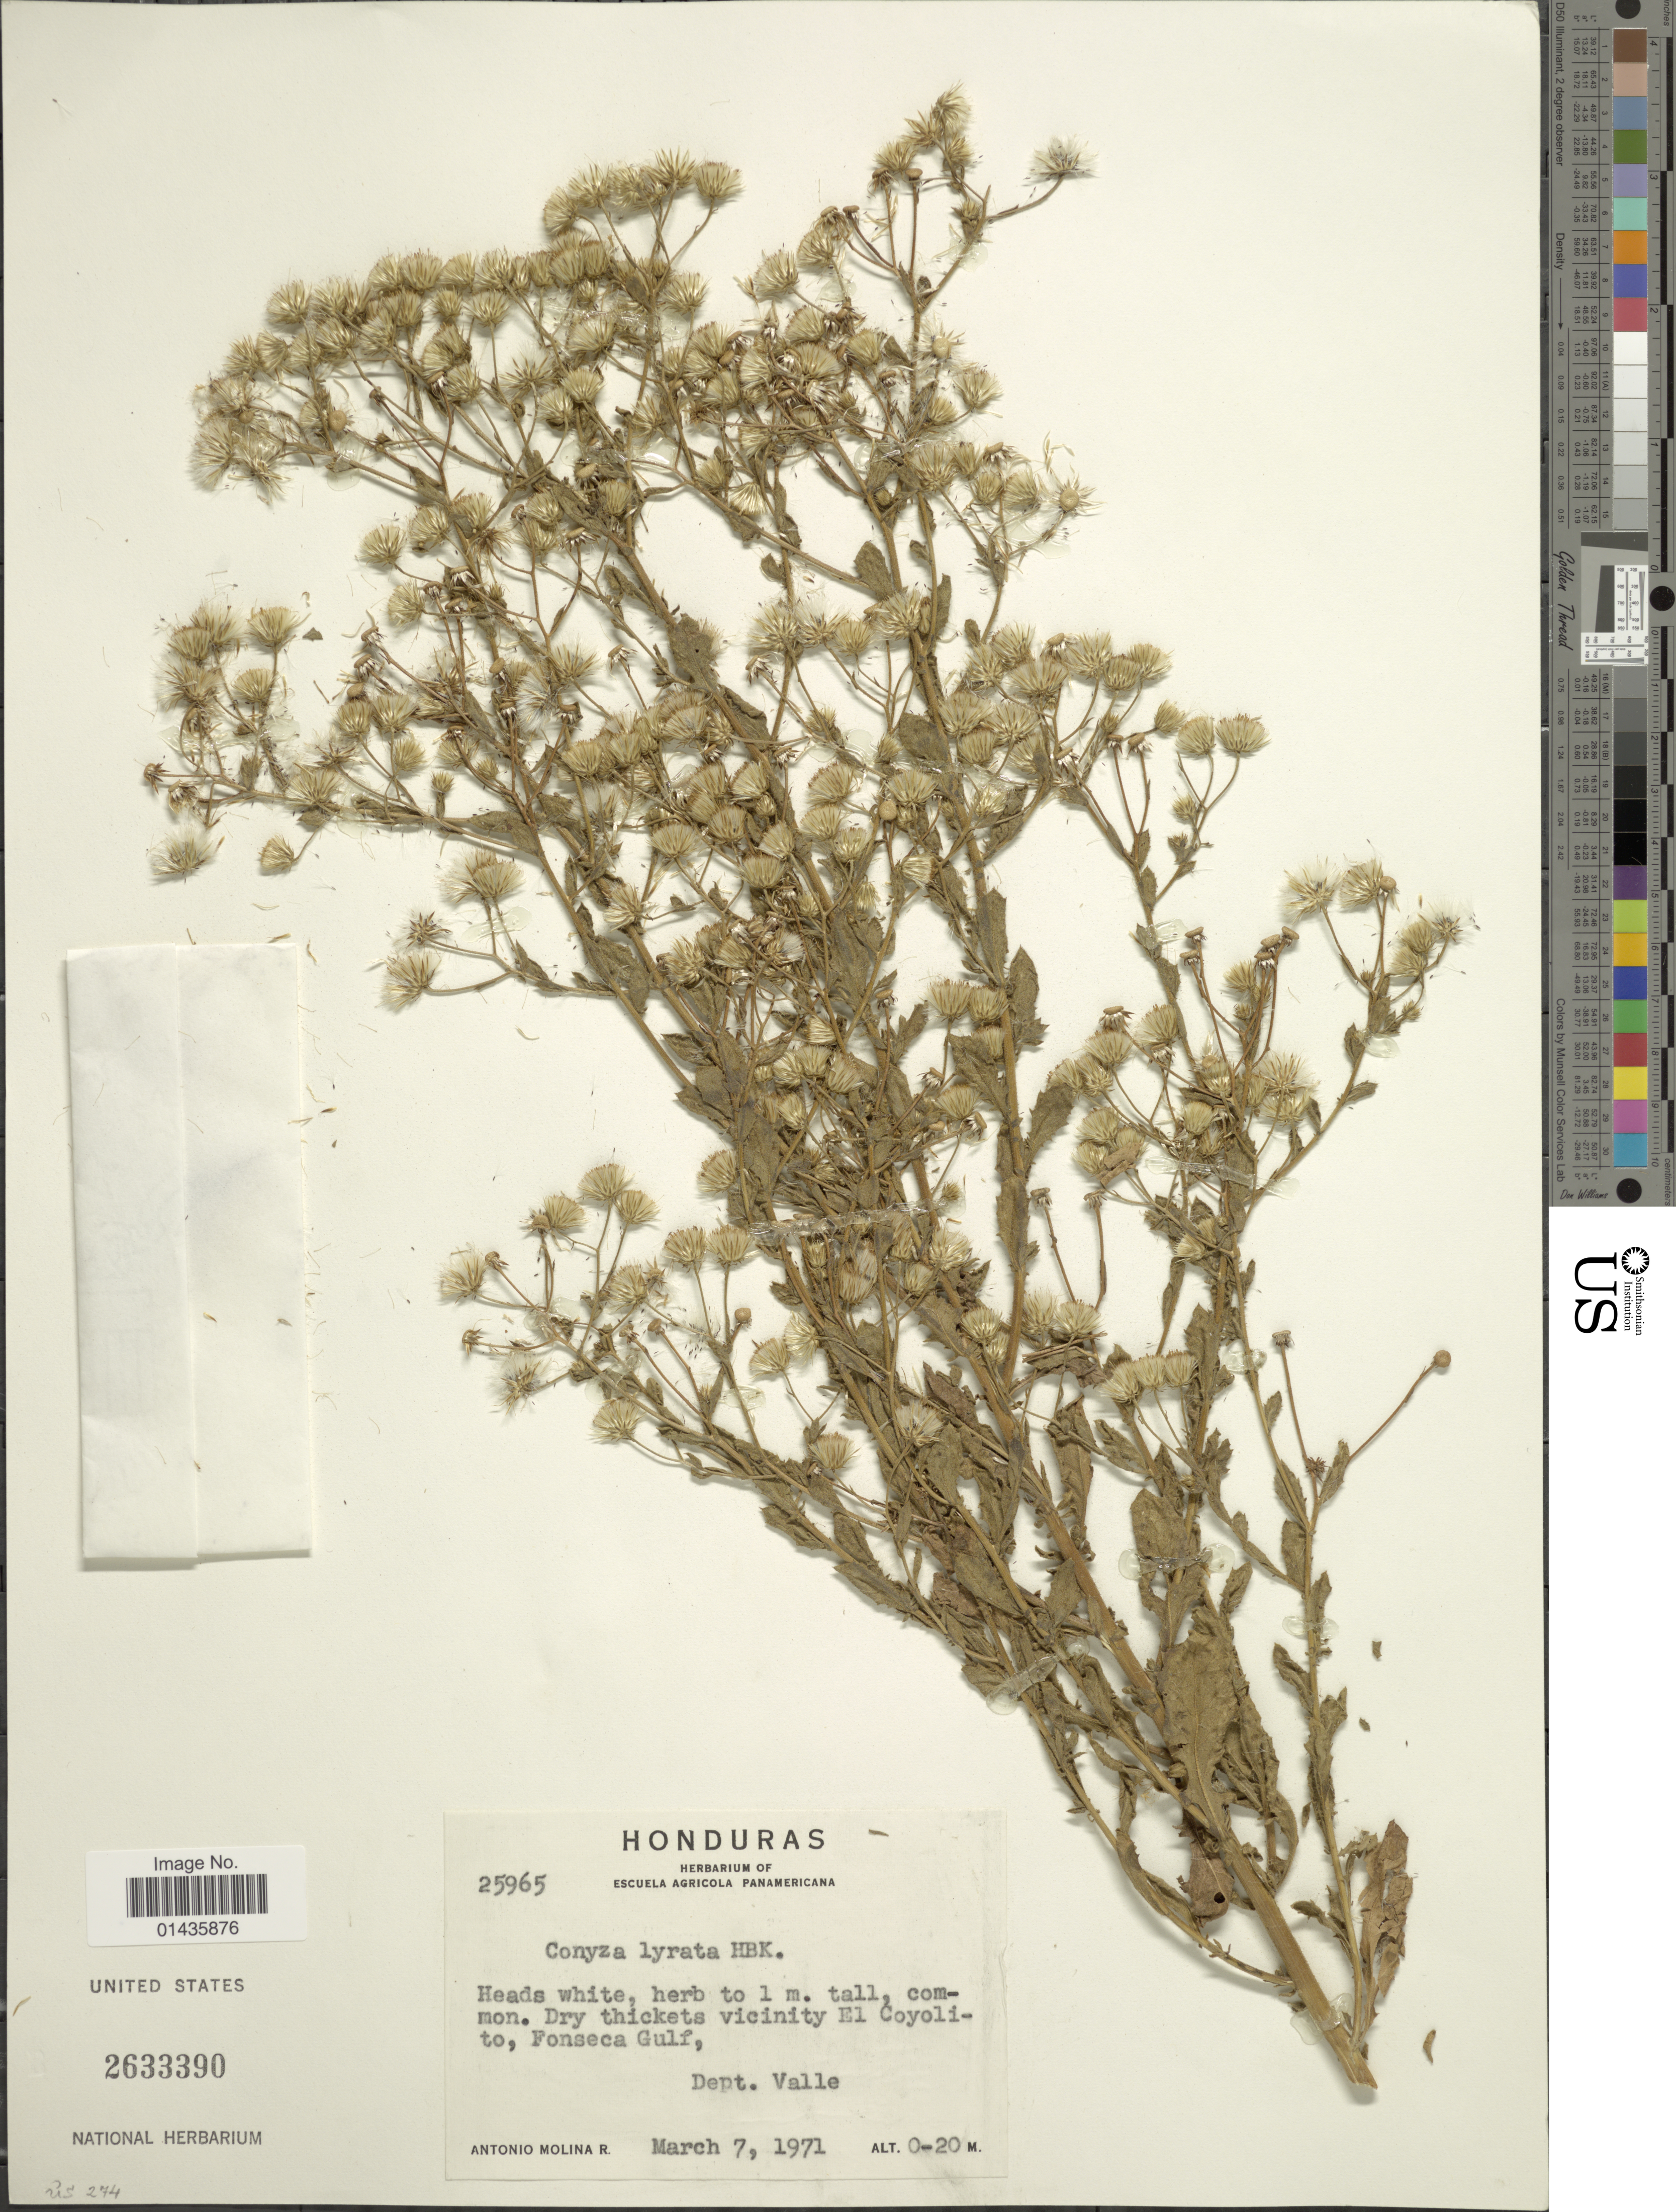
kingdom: Plantae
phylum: Tracheophyta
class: Magnoliopsida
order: Asterales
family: Asteraceae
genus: Pseudoconyza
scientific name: Pseudoconyza lyrata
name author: (Kunth) Cuatrec.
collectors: A. Molina R.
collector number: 25965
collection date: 1971-03-07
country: Honduras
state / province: Valle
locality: Vicinity El Coyolito, Fonseca Gulf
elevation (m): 0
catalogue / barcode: US 2633390